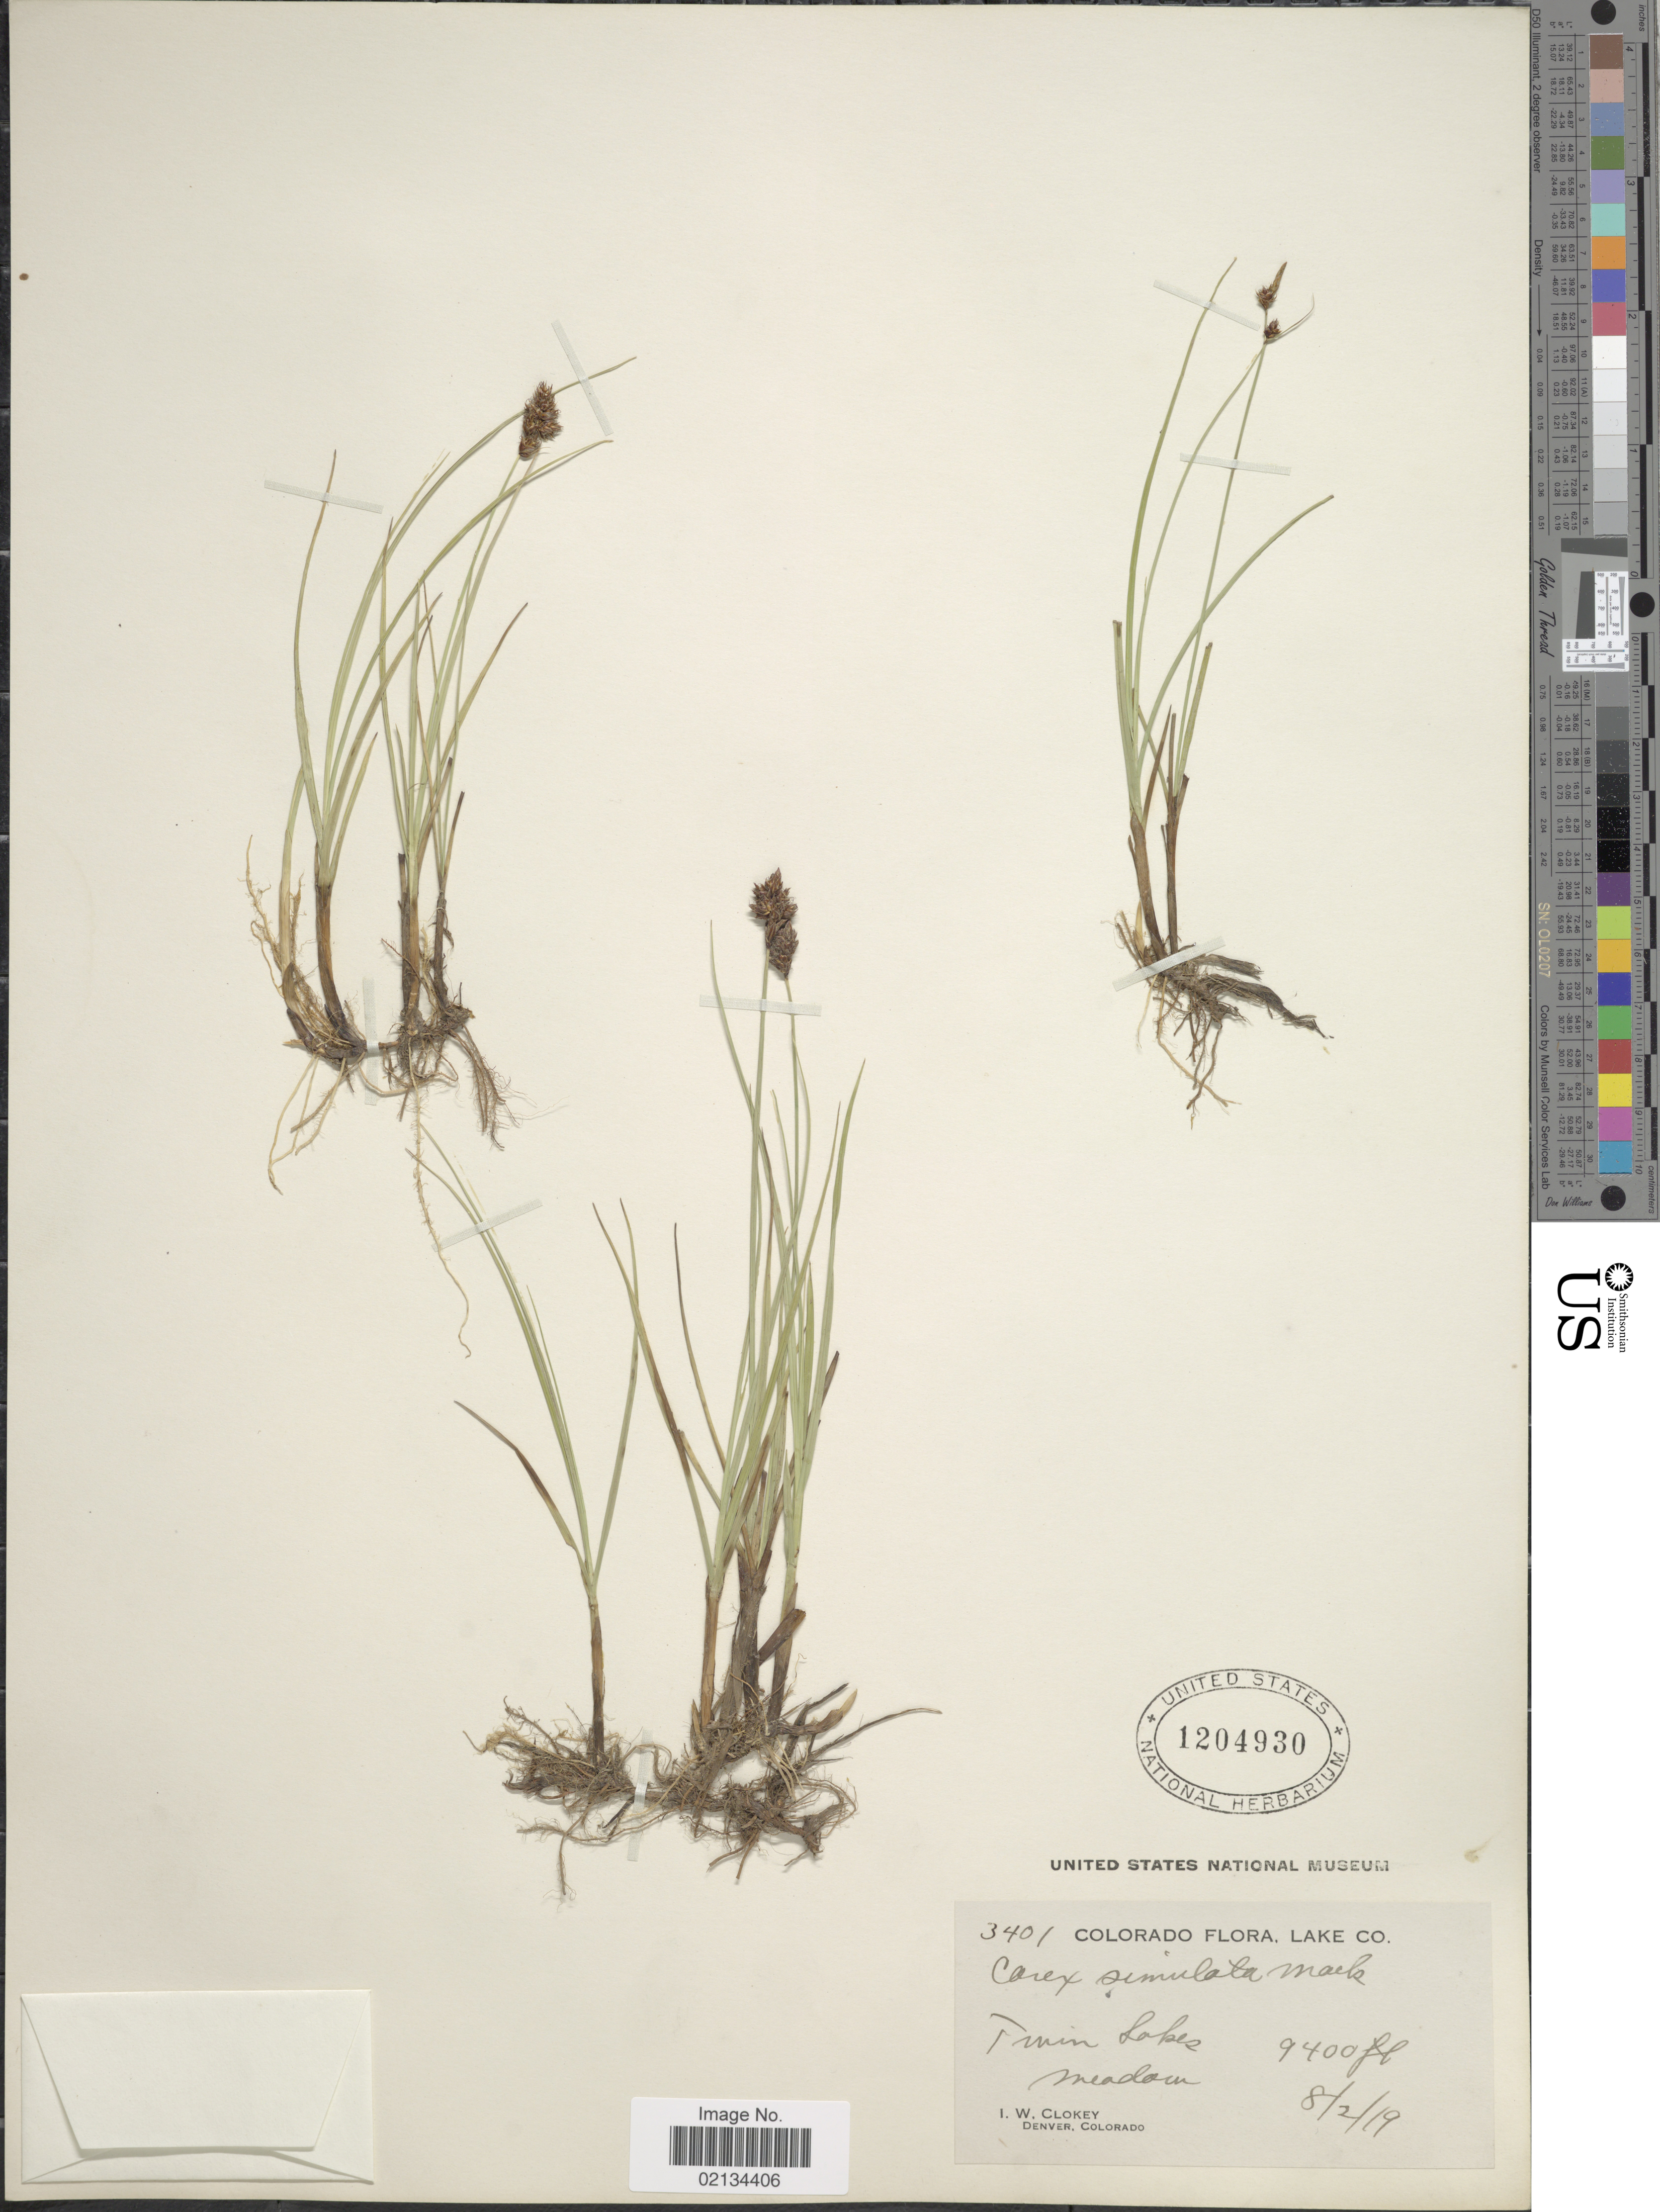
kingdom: Plantae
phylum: Tracheophyta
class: Liliopsida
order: Poales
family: Cyperaceae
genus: Carex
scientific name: Carex simulata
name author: Mack.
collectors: I. W. Clokey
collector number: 3401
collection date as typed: Transcribed d/m/y: 2/8/19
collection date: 1919-08-02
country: United States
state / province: Colorado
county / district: Lake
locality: Lake Co., Twin Lakes, meadow.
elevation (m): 2865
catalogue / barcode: US 1204930